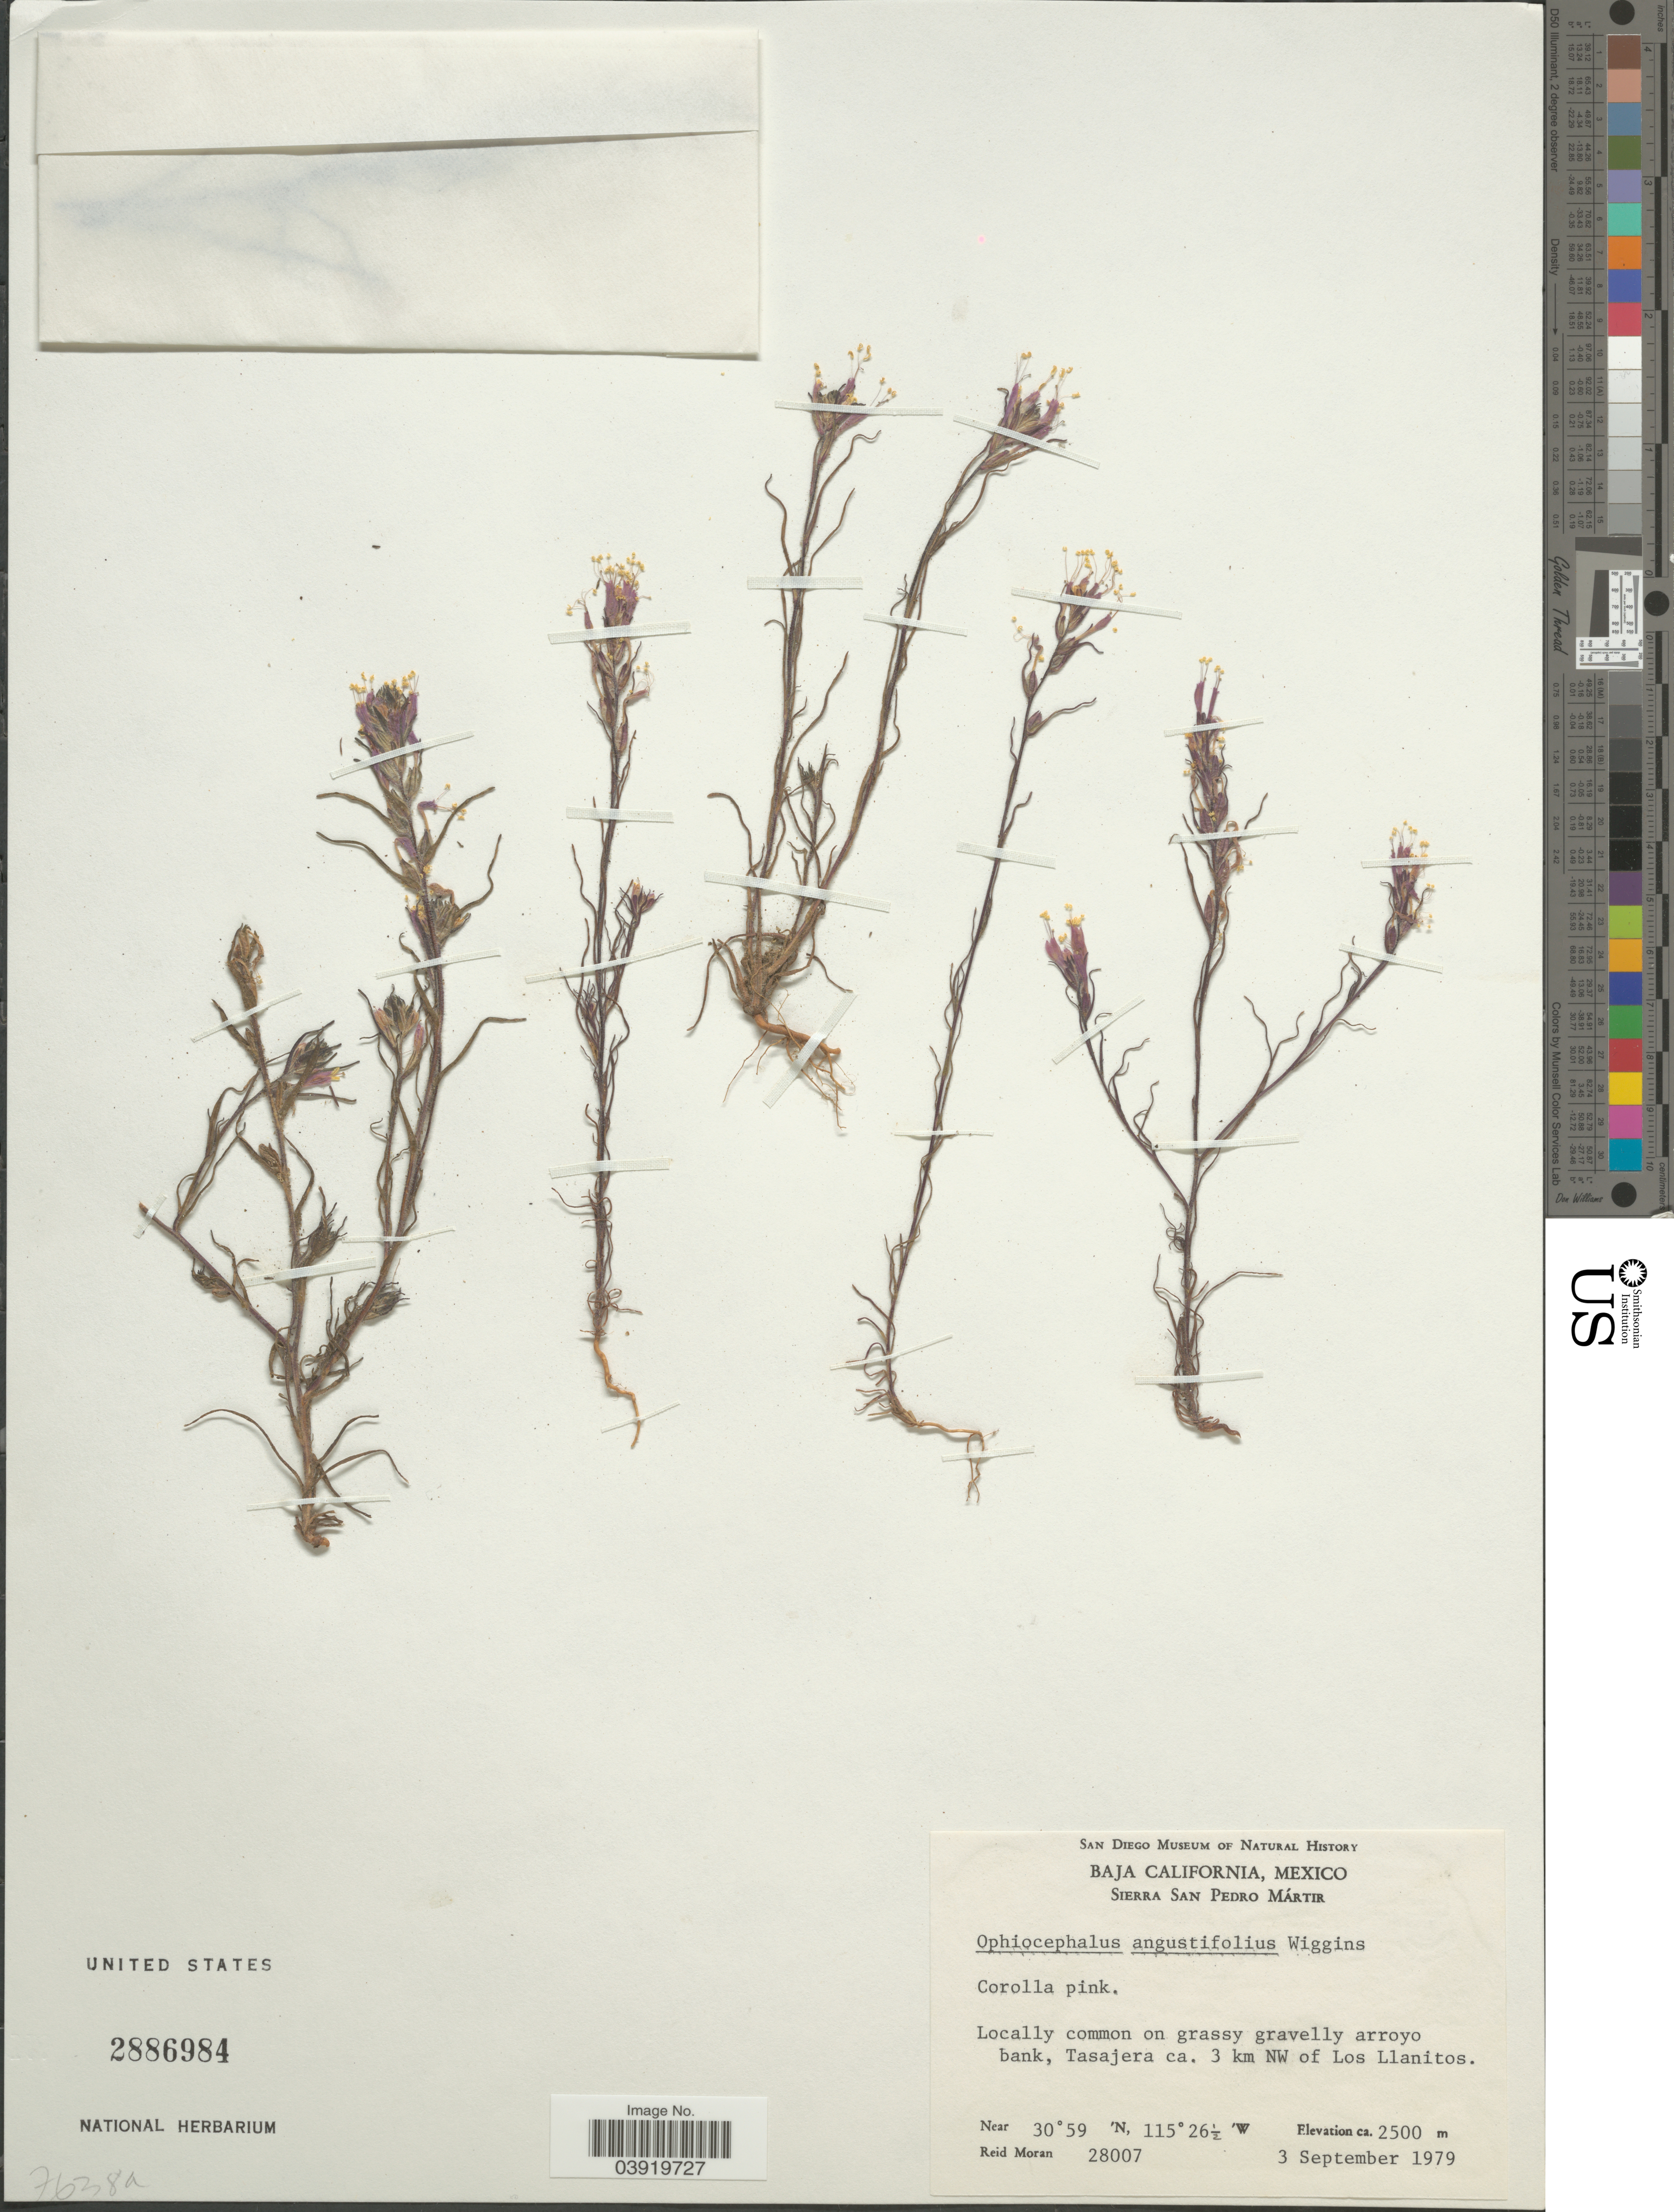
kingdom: Plantae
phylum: Tracheophyta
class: Magnoliopsida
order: Lamiales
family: Orobanchaceae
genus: Ophiocephalus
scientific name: Ophiocephalus angustifolius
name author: Wiggins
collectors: R. Moran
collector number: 28007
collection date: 1979-09-03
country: Mexico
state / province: Baja California Norte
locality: Sierra San Pedro Mártir. Tasajera ca. 3 km NW of Los Llanitos.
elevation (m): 2500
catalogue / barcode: US 2886984